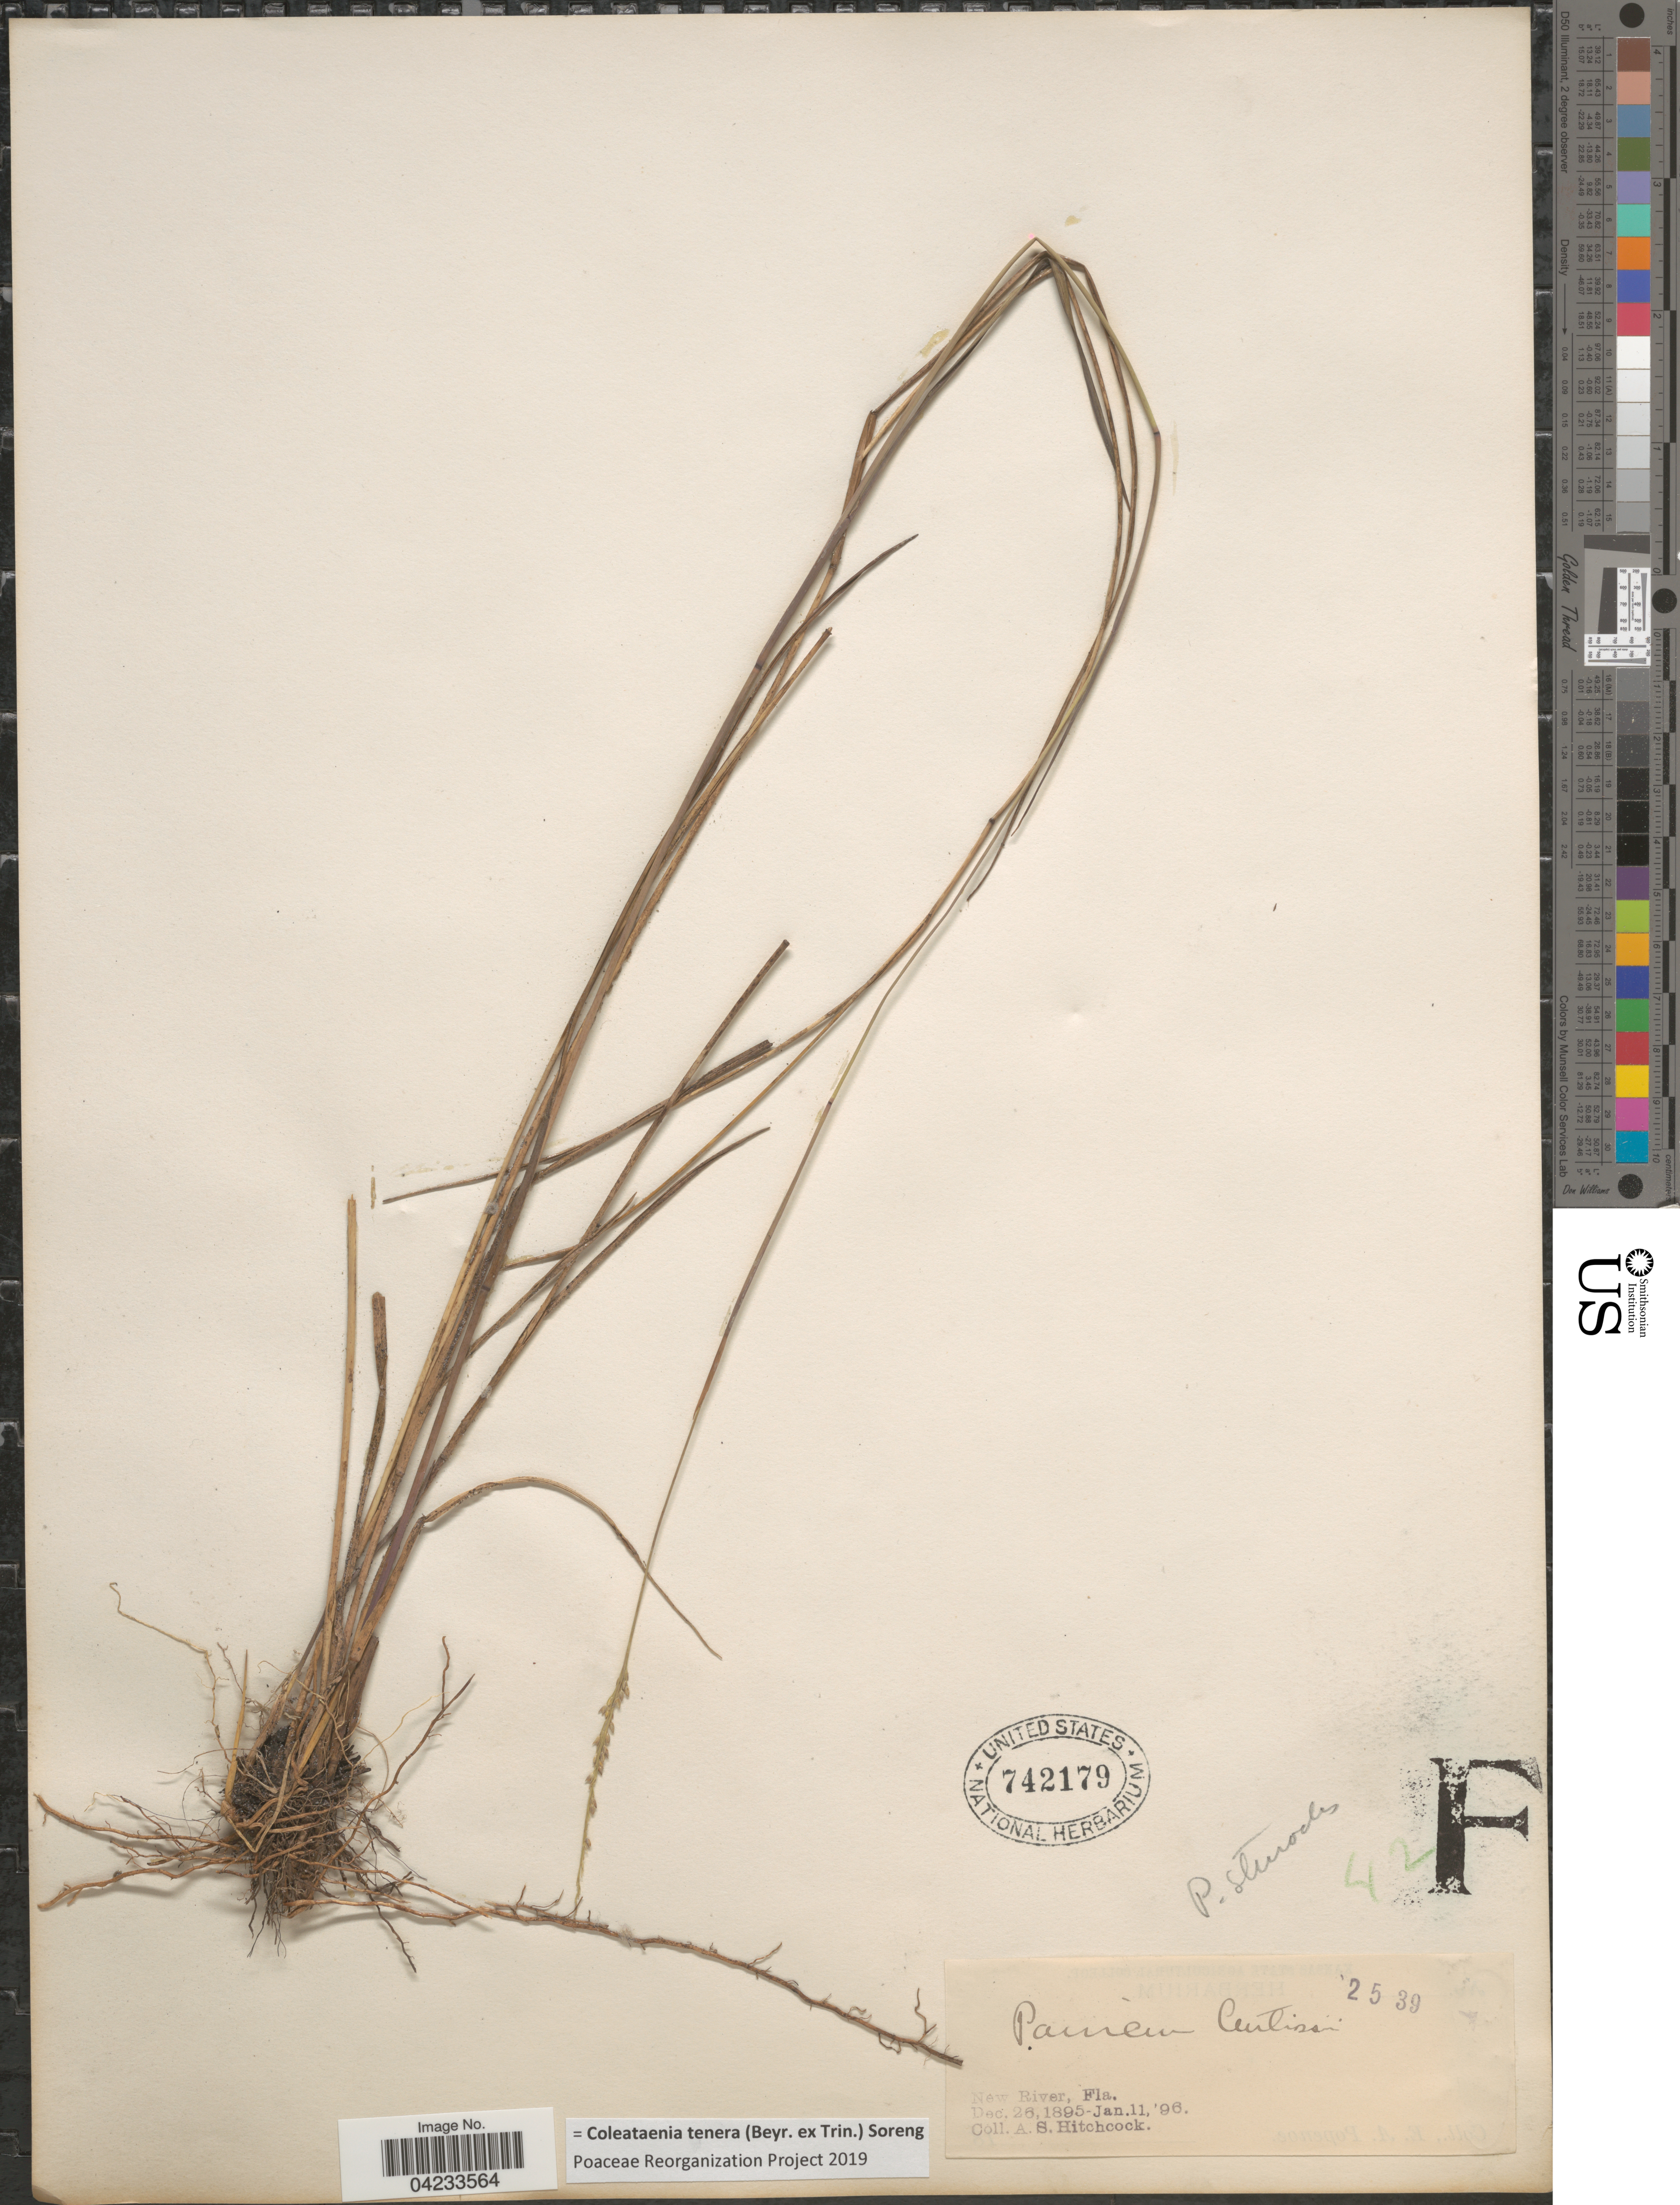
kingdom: Plantae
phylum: Tracheophyta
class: Liliopsida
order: Poales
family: Poaceae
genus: Coleataenia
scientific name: Coleataenia tenera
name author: (Beyr. ex Trin.) Soreng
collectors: A. S. Hitchcock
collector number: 2539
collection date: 1895-12-26/1896-01-11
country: United States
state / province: Florida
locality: New River.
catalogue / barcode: US 742179